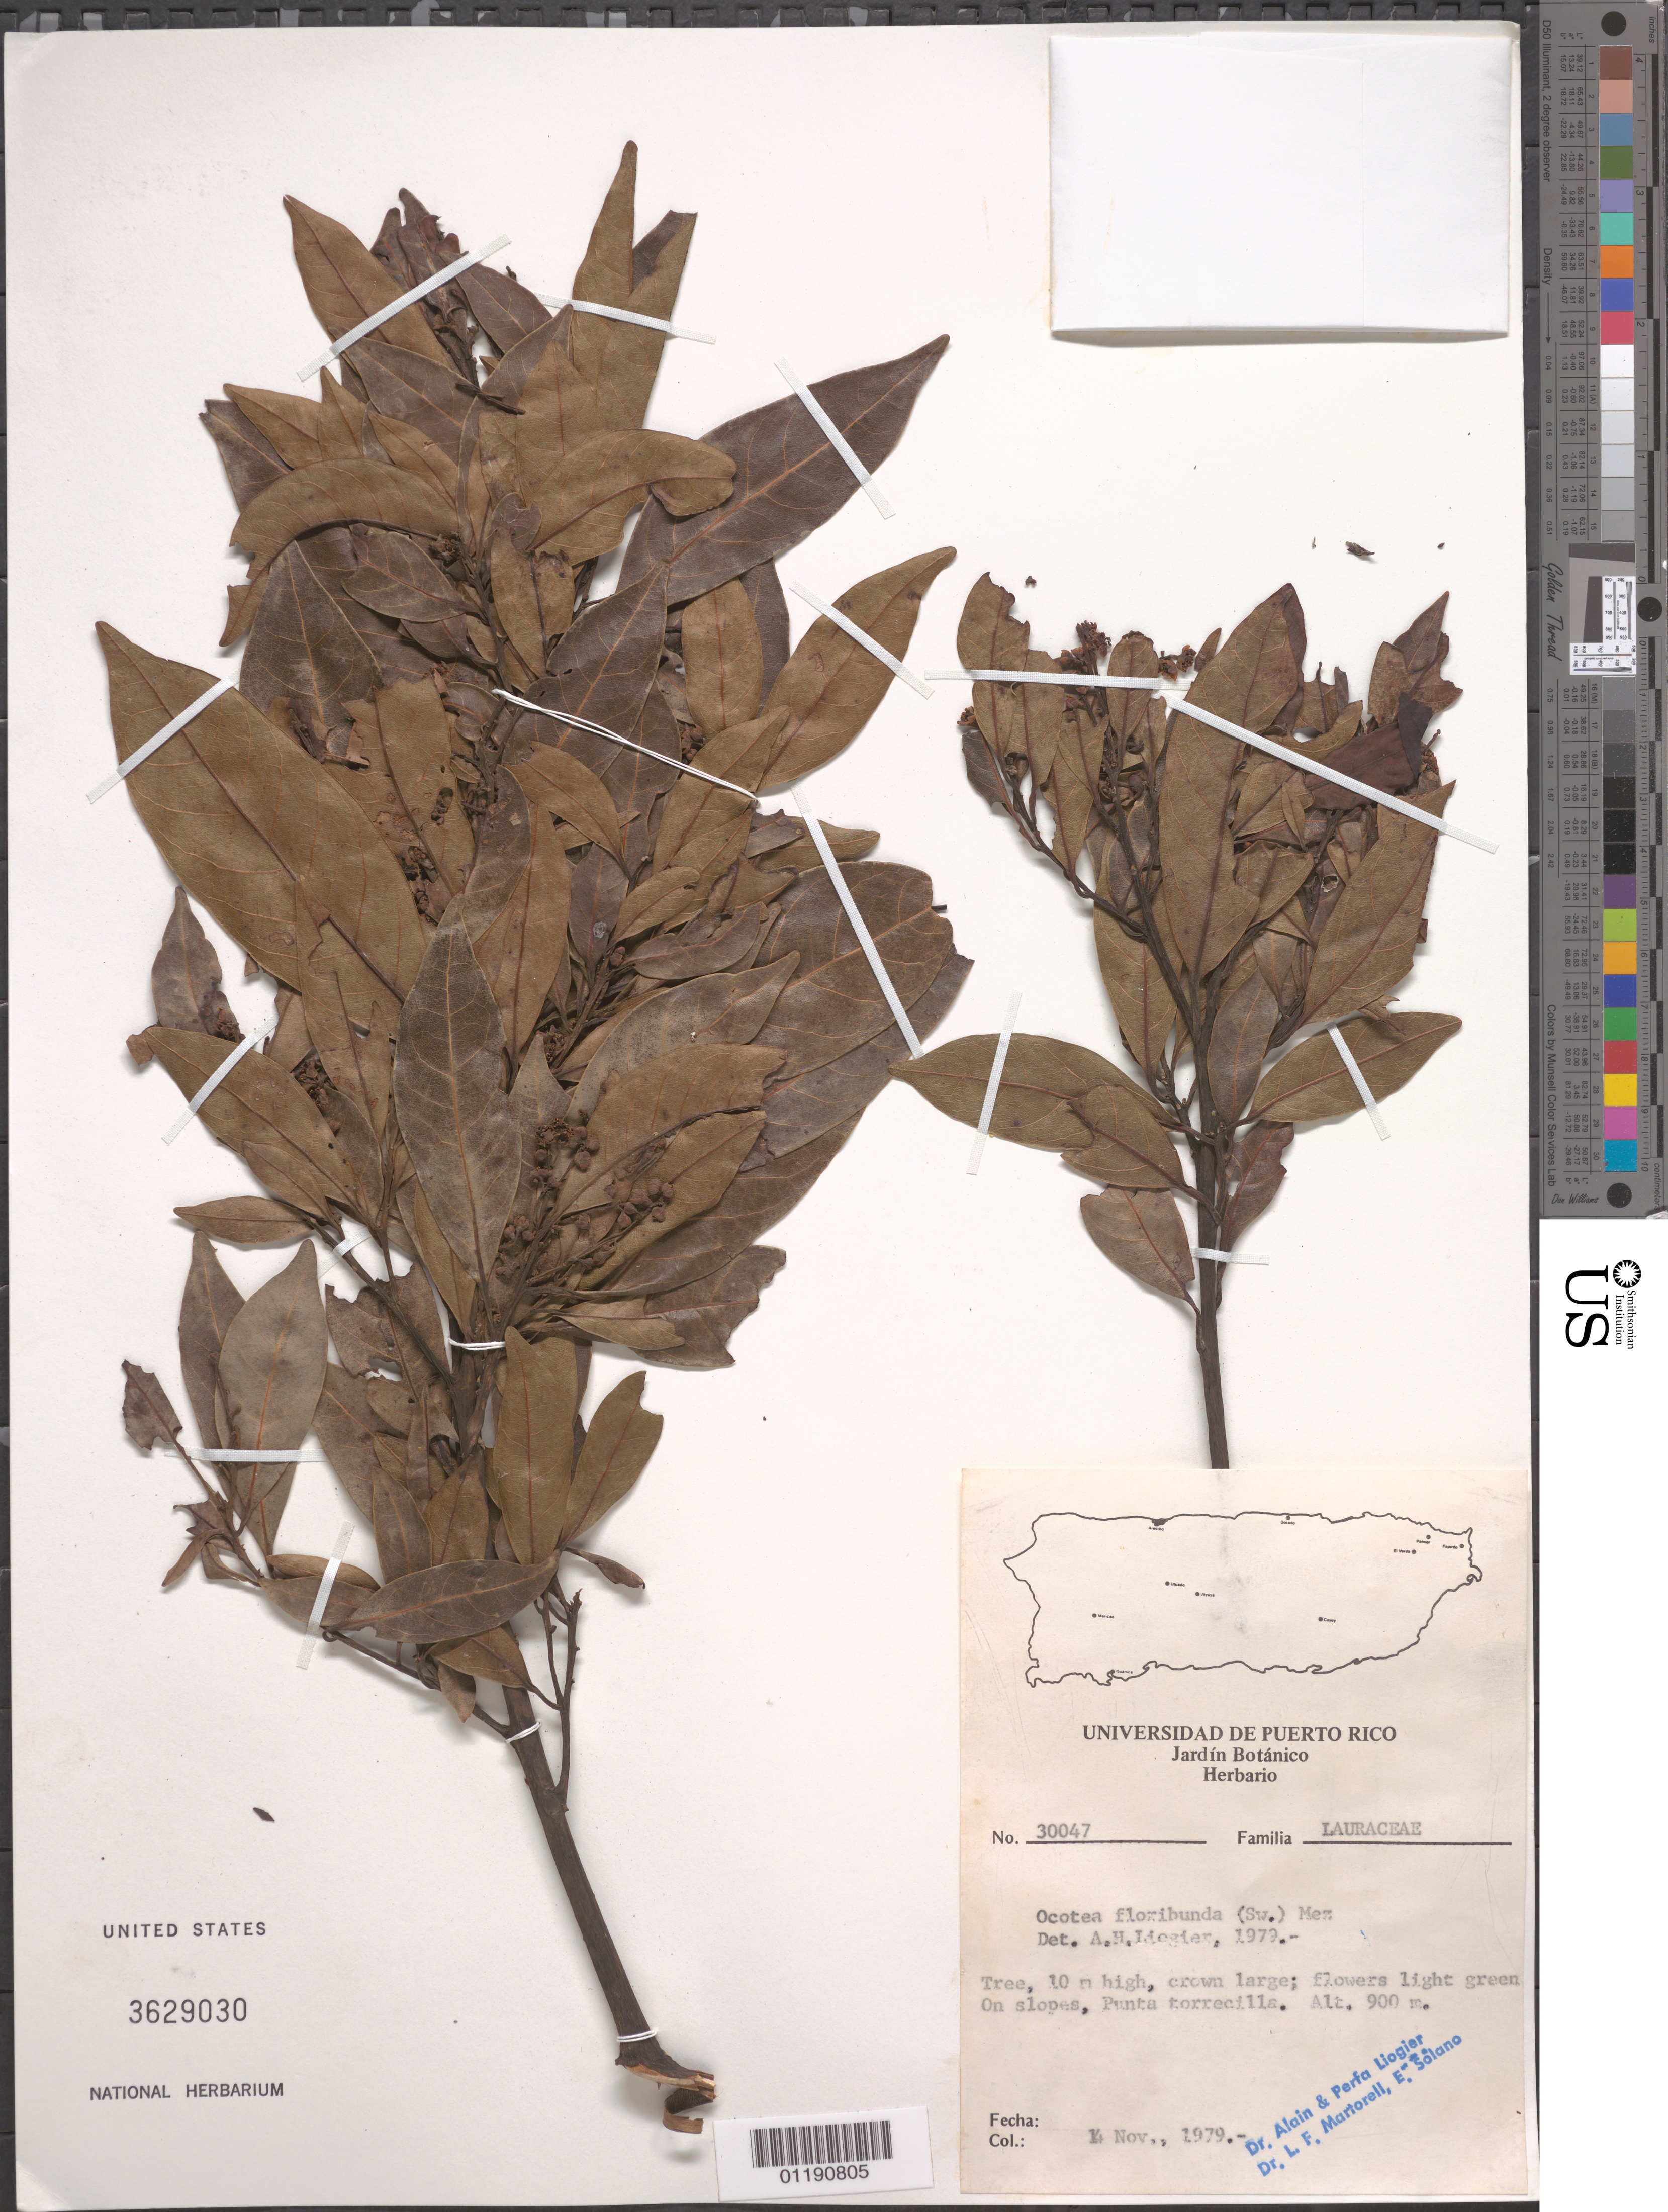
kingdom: Plantae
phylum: Tracheophyta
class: Magnoliopsida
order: Laurales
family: Lauraceae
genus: Ocotea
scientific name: Ocotea floribunda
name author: (Sw.) Mez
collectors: A. H. Liogier, M. P. Liogier, L. Martorell & E. Solano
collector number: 30047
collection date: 1979-11-14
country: Puerto Rico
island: Puerto Rico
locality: Punta torrecilla.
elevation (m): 900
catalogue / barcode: US 3629030